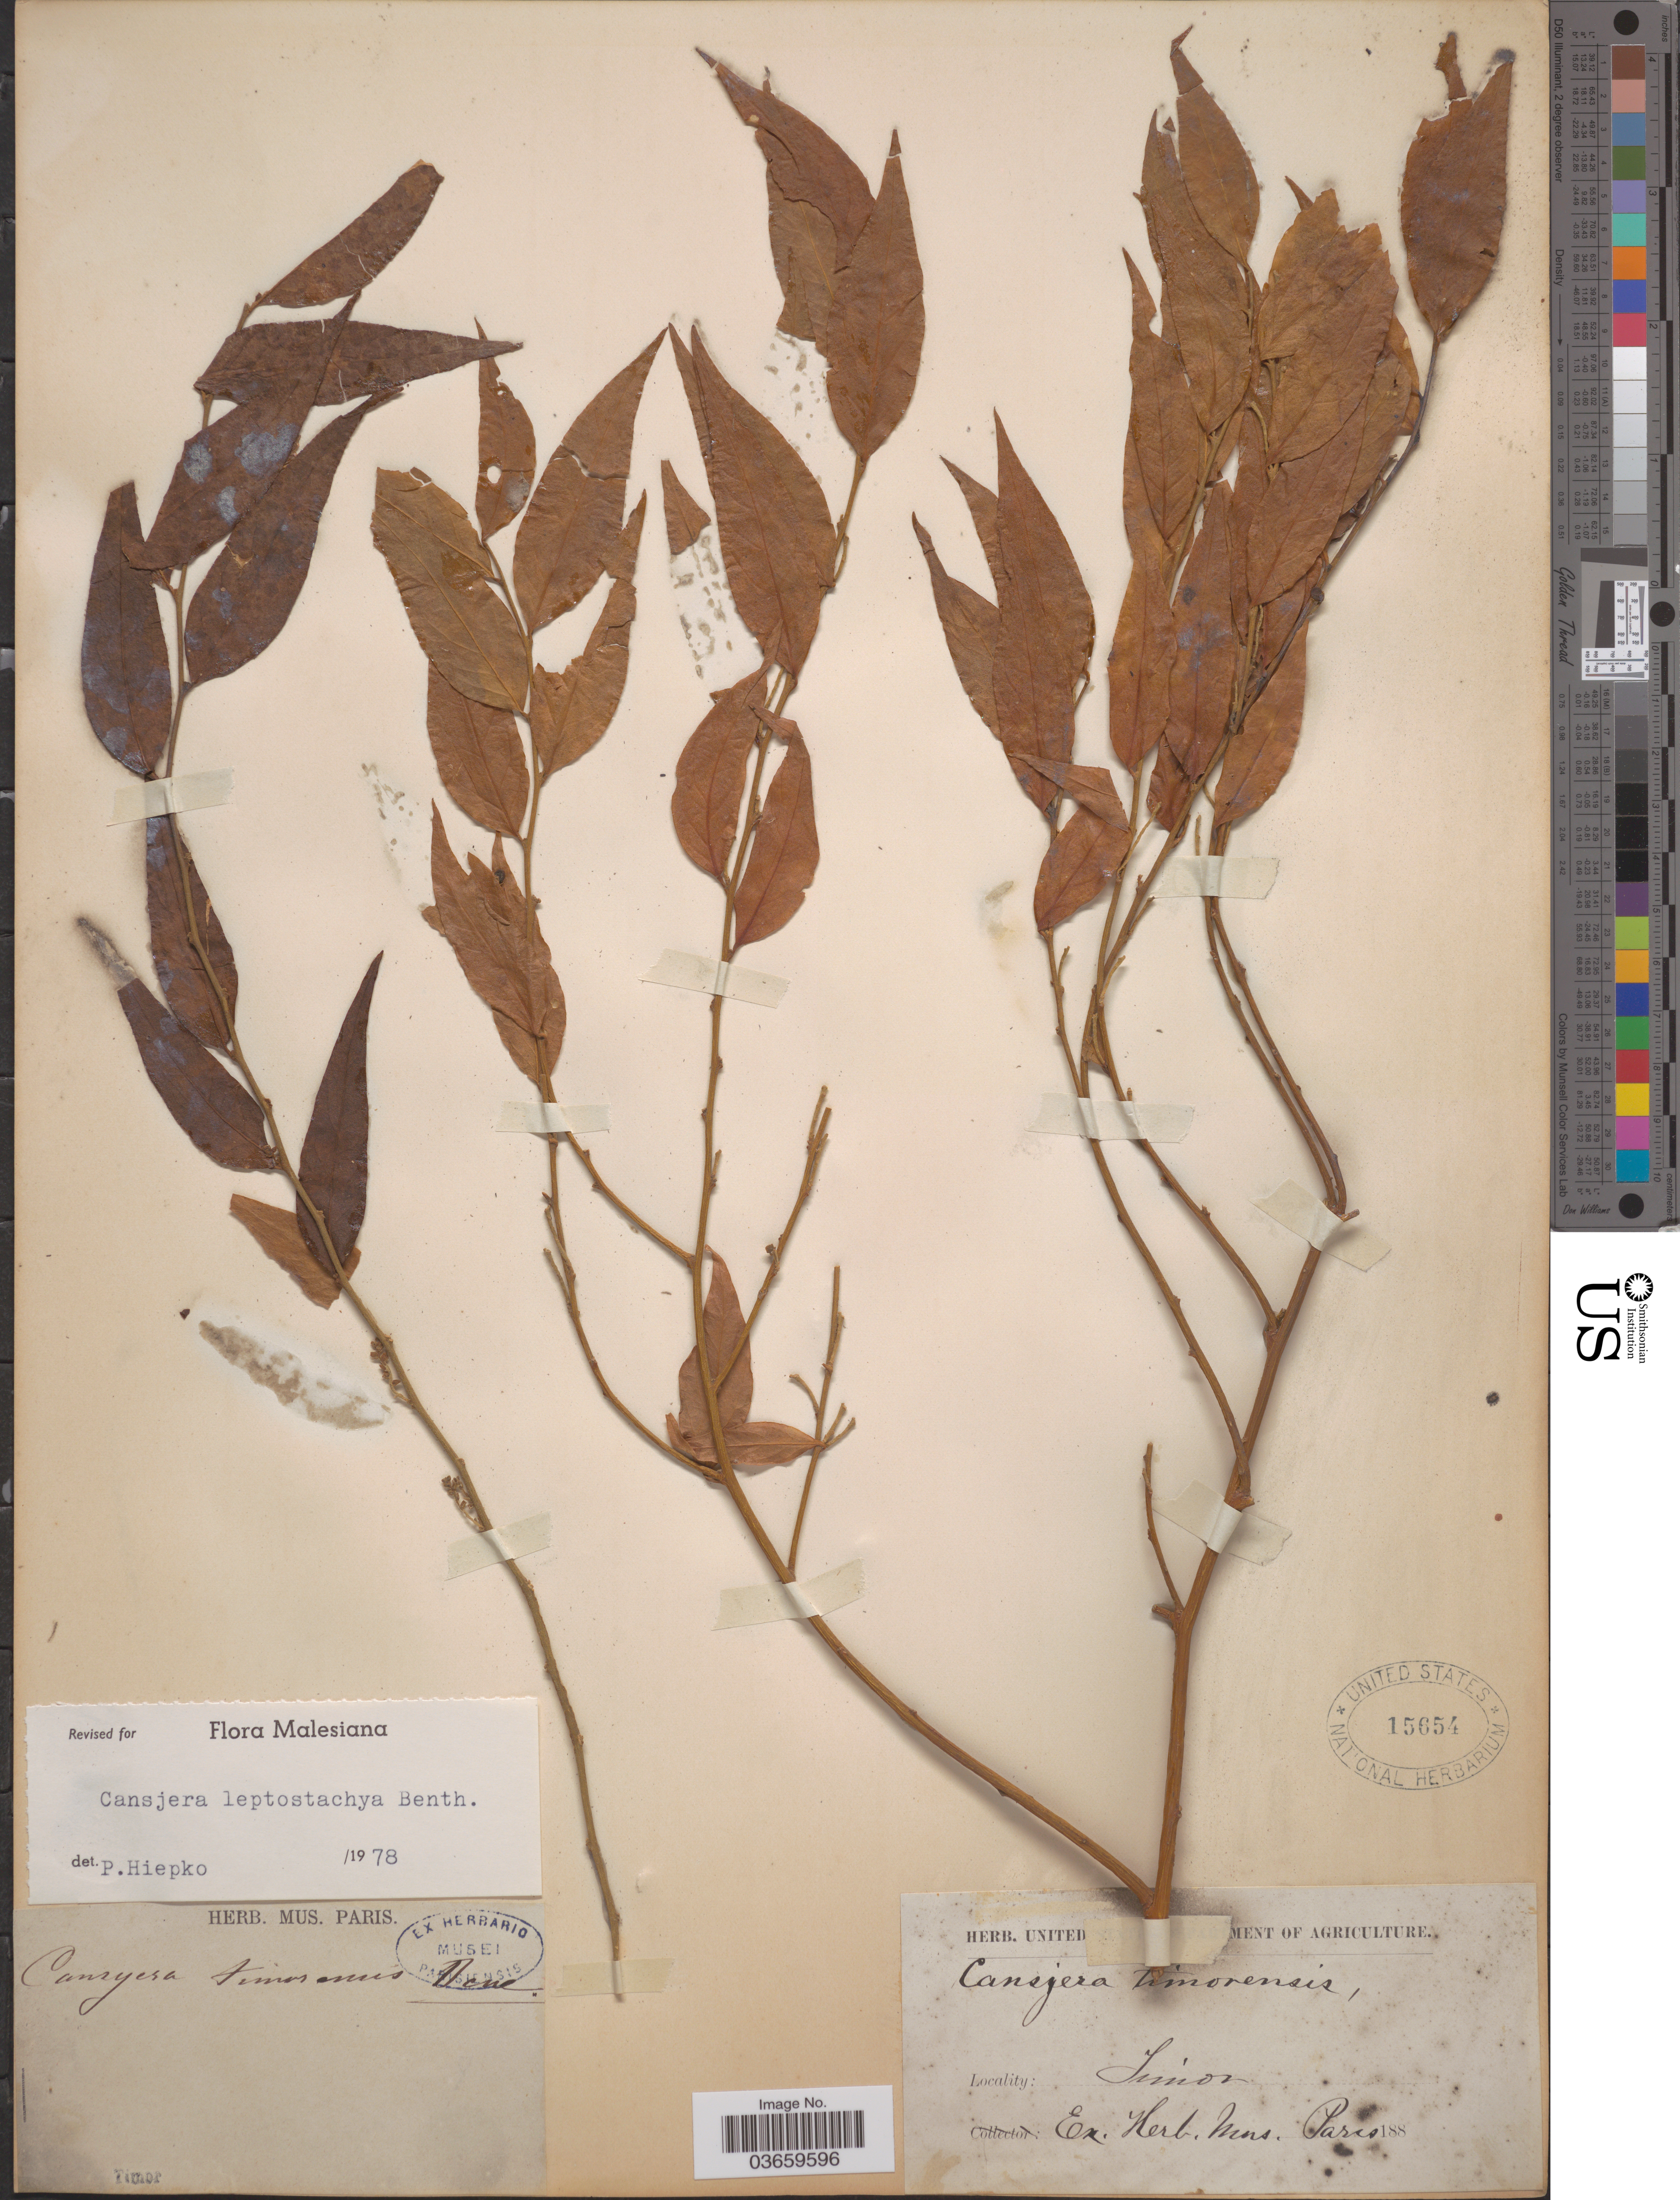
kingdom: Plantae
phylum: Tracheophyta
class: Magnoliopsida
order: Santalales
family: Opiliaceae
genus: Cansjera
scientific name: Cansjera leptostachya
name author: Benth.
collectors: ex herb. Mus. Paris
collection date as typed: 188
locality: Timor.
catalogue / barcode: US 15654